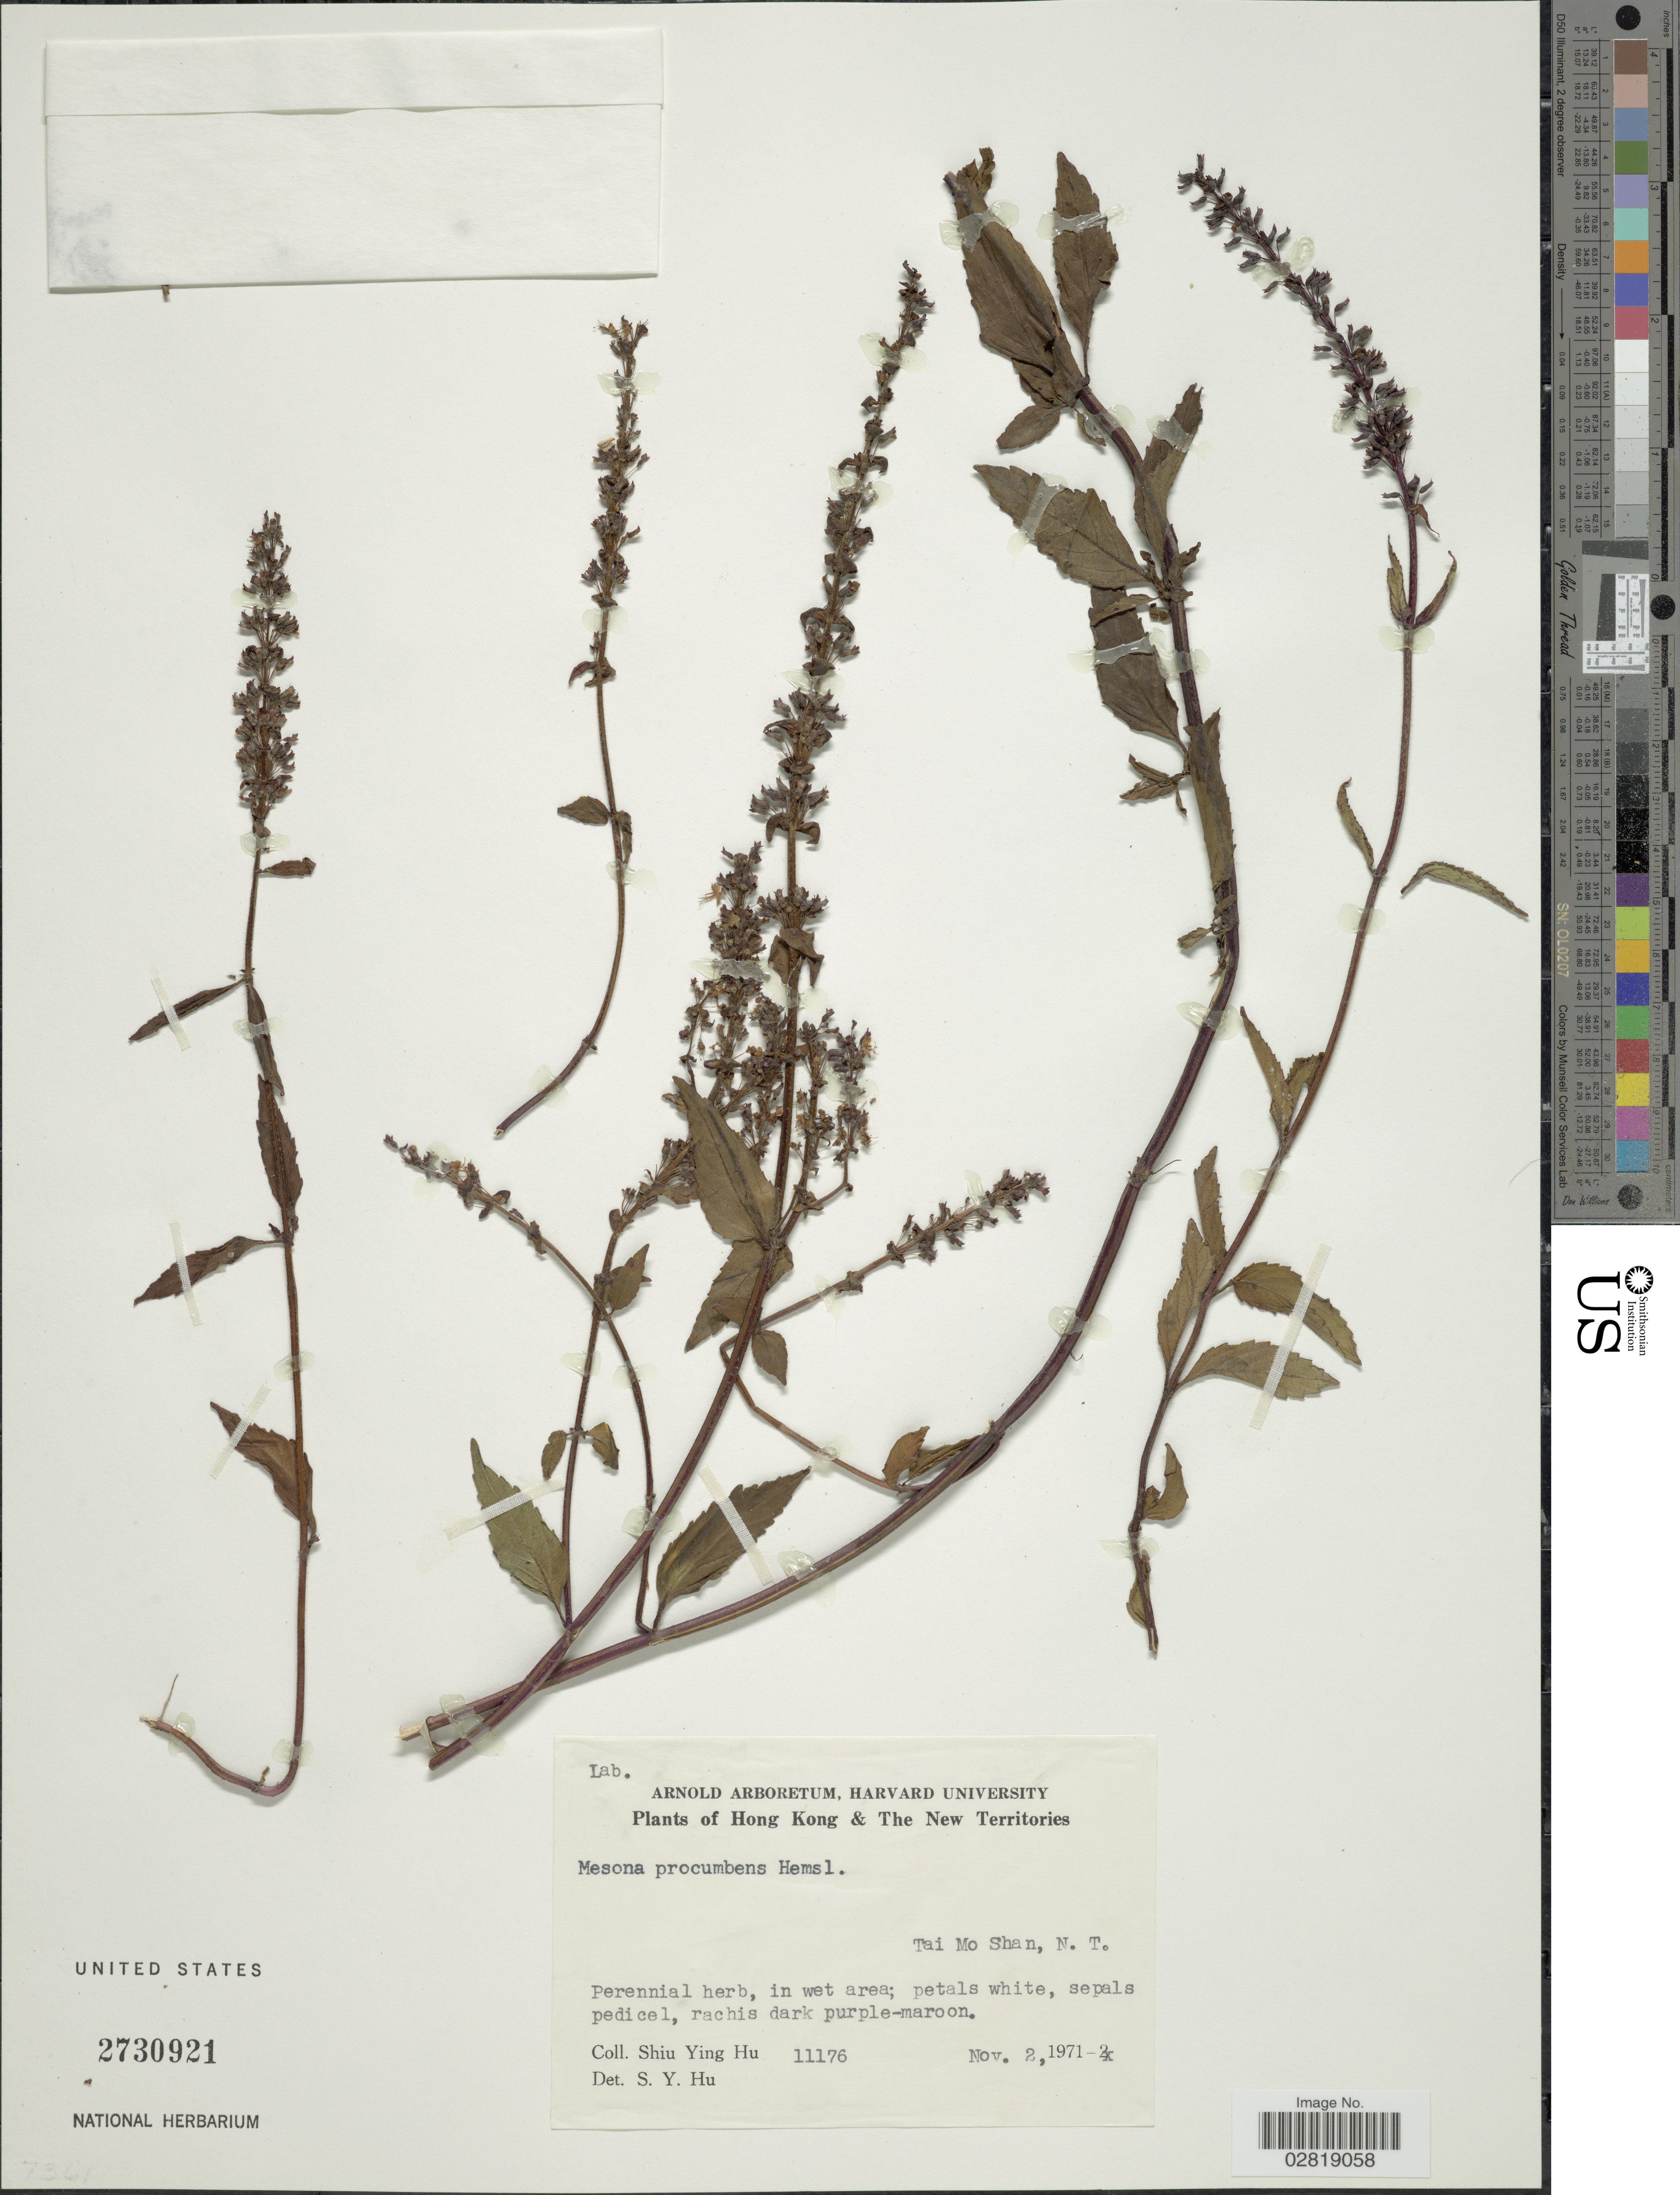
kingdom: Plantae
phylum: Tracheophyta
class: Magnoliopsida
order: Lamiales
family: Lamiaceae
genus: Platostoma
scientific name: Platostoma chinense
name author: (Benth.) A.J. Paton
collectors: S. Y. Hu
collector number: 11176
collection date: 1971-11-02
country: China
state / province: Hong Kong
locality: Tai Mo Shan, N. T.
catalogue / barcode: US 2730921